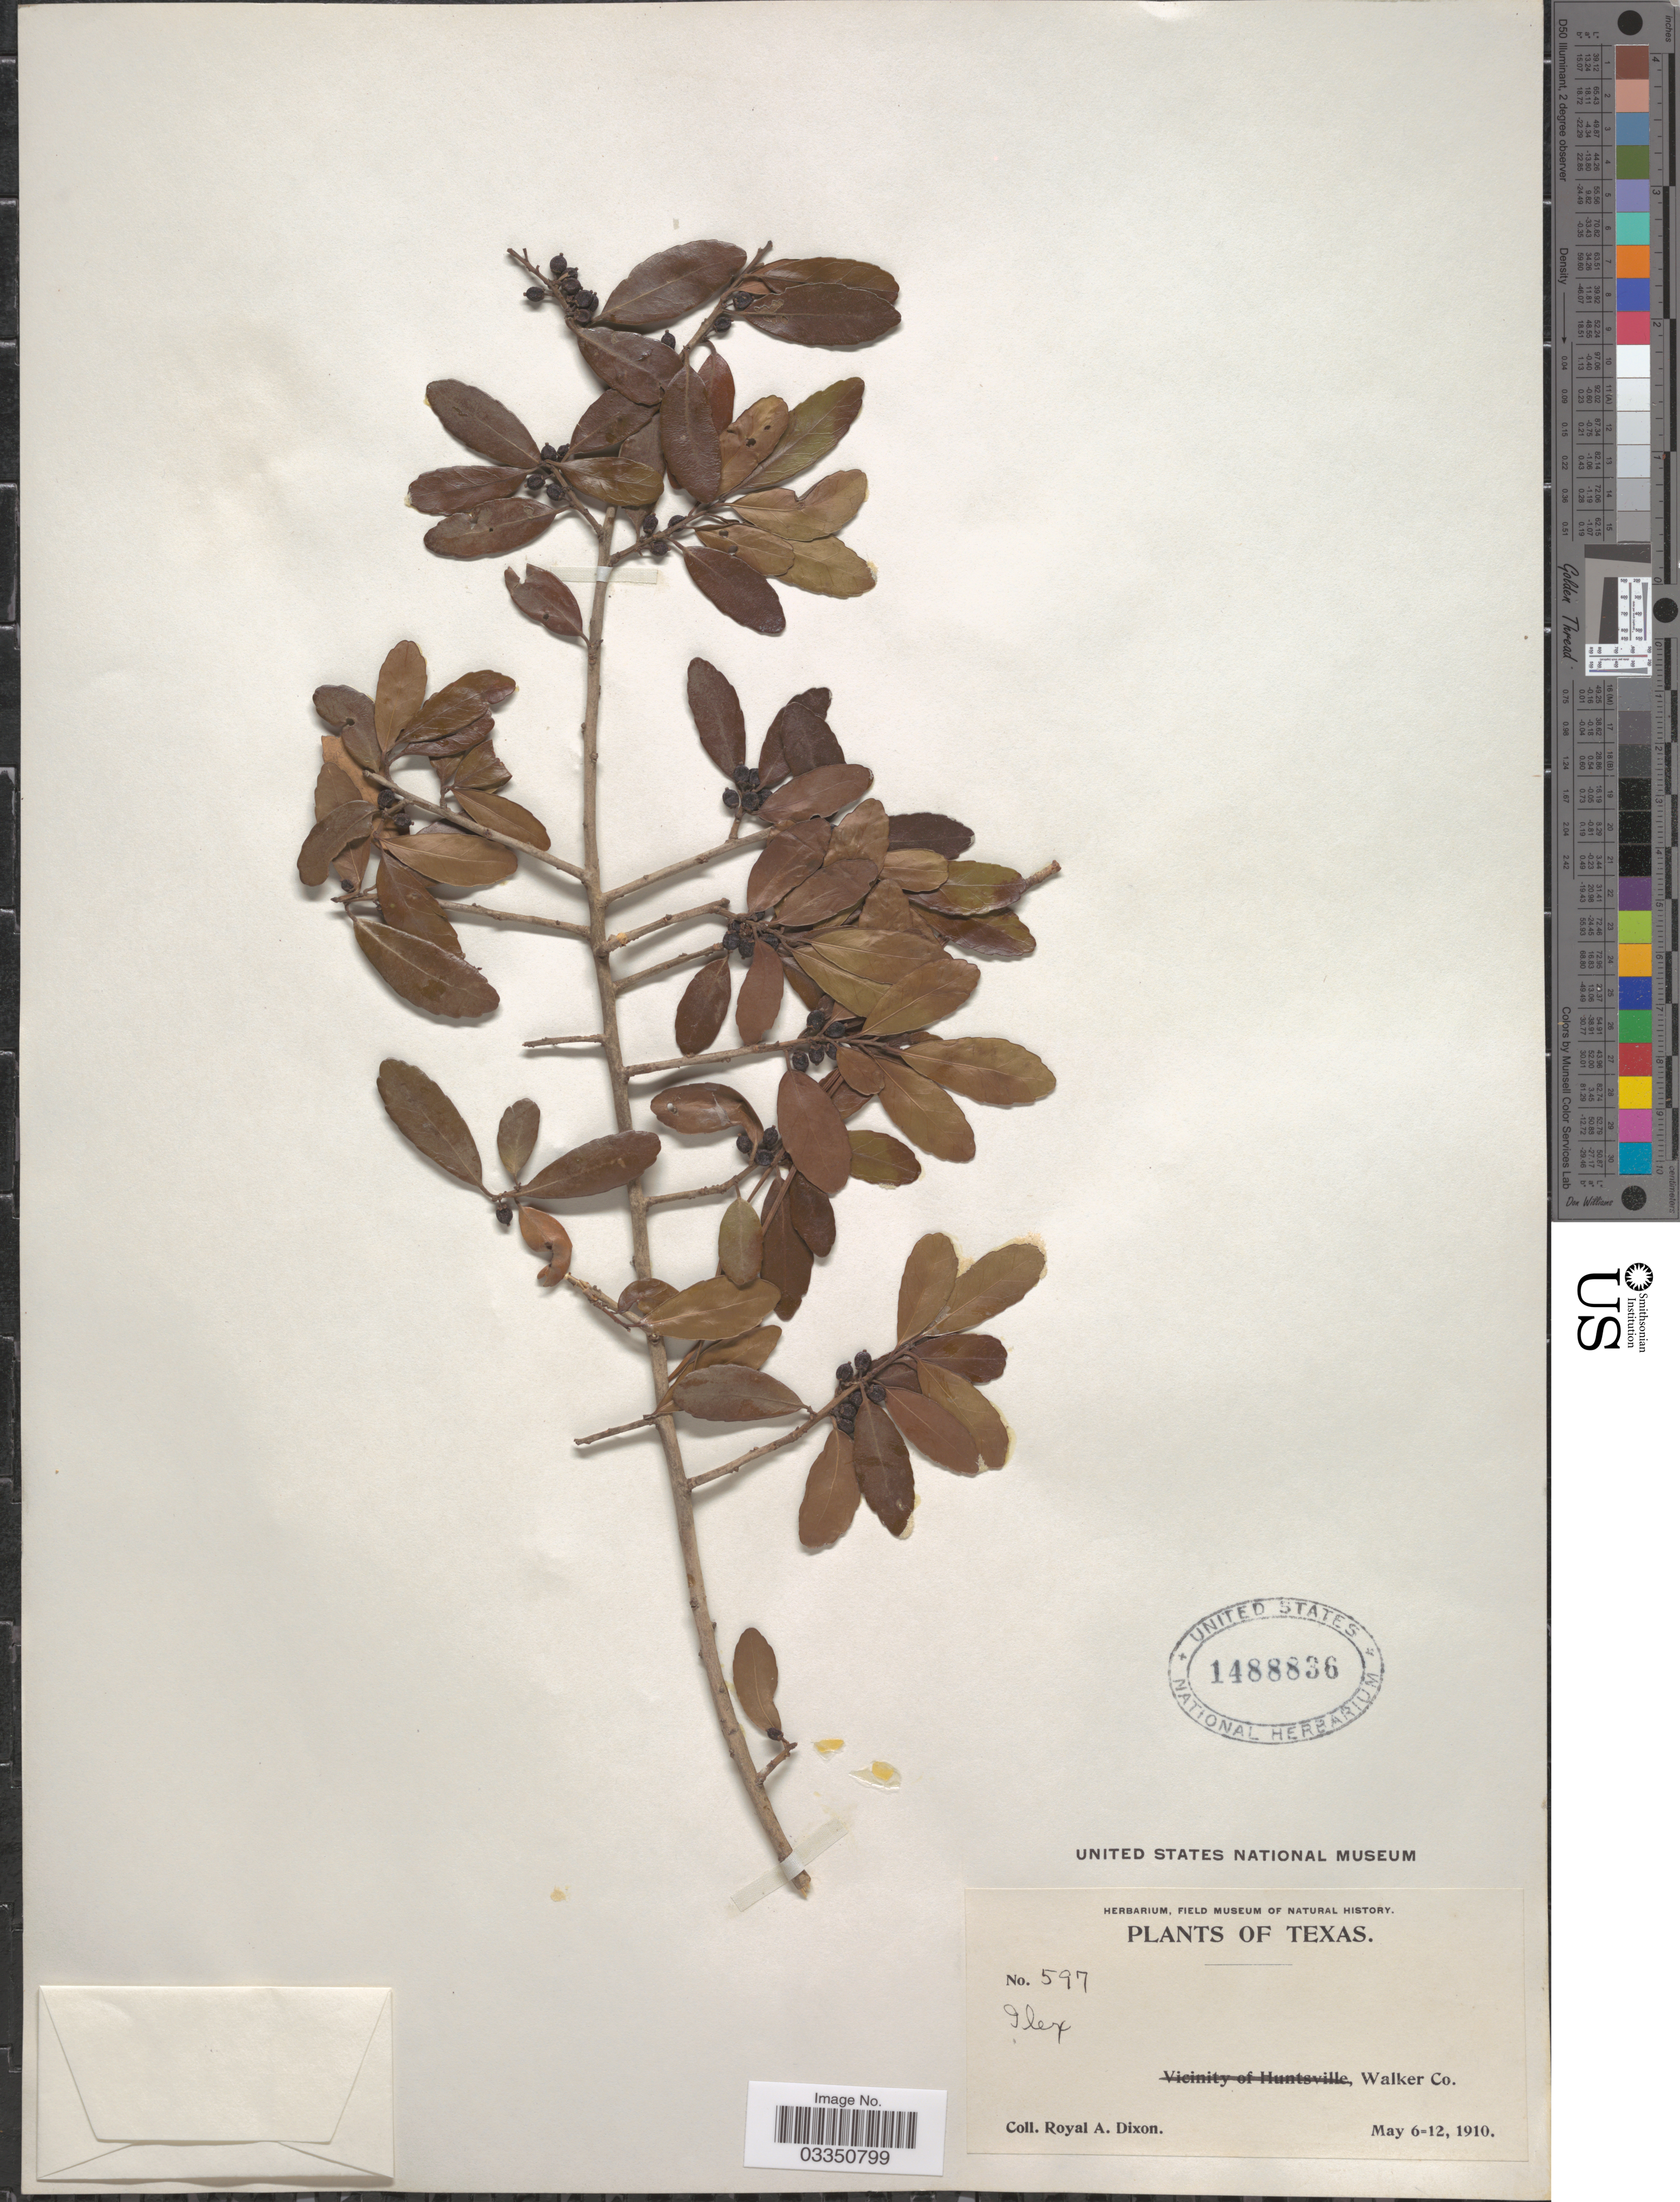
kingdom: Plantae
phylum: Tracheophyta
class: Magnoliopsida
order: Aquifoliales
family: Aquifoliaceae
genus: Ilex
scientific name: Ilex vomitoria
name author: Aiton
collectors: R. A. Dixon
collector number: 597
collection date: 1910-05-06/1910-05-12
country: United States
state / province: Texas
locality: Walker Co.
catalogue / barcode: US 1488836